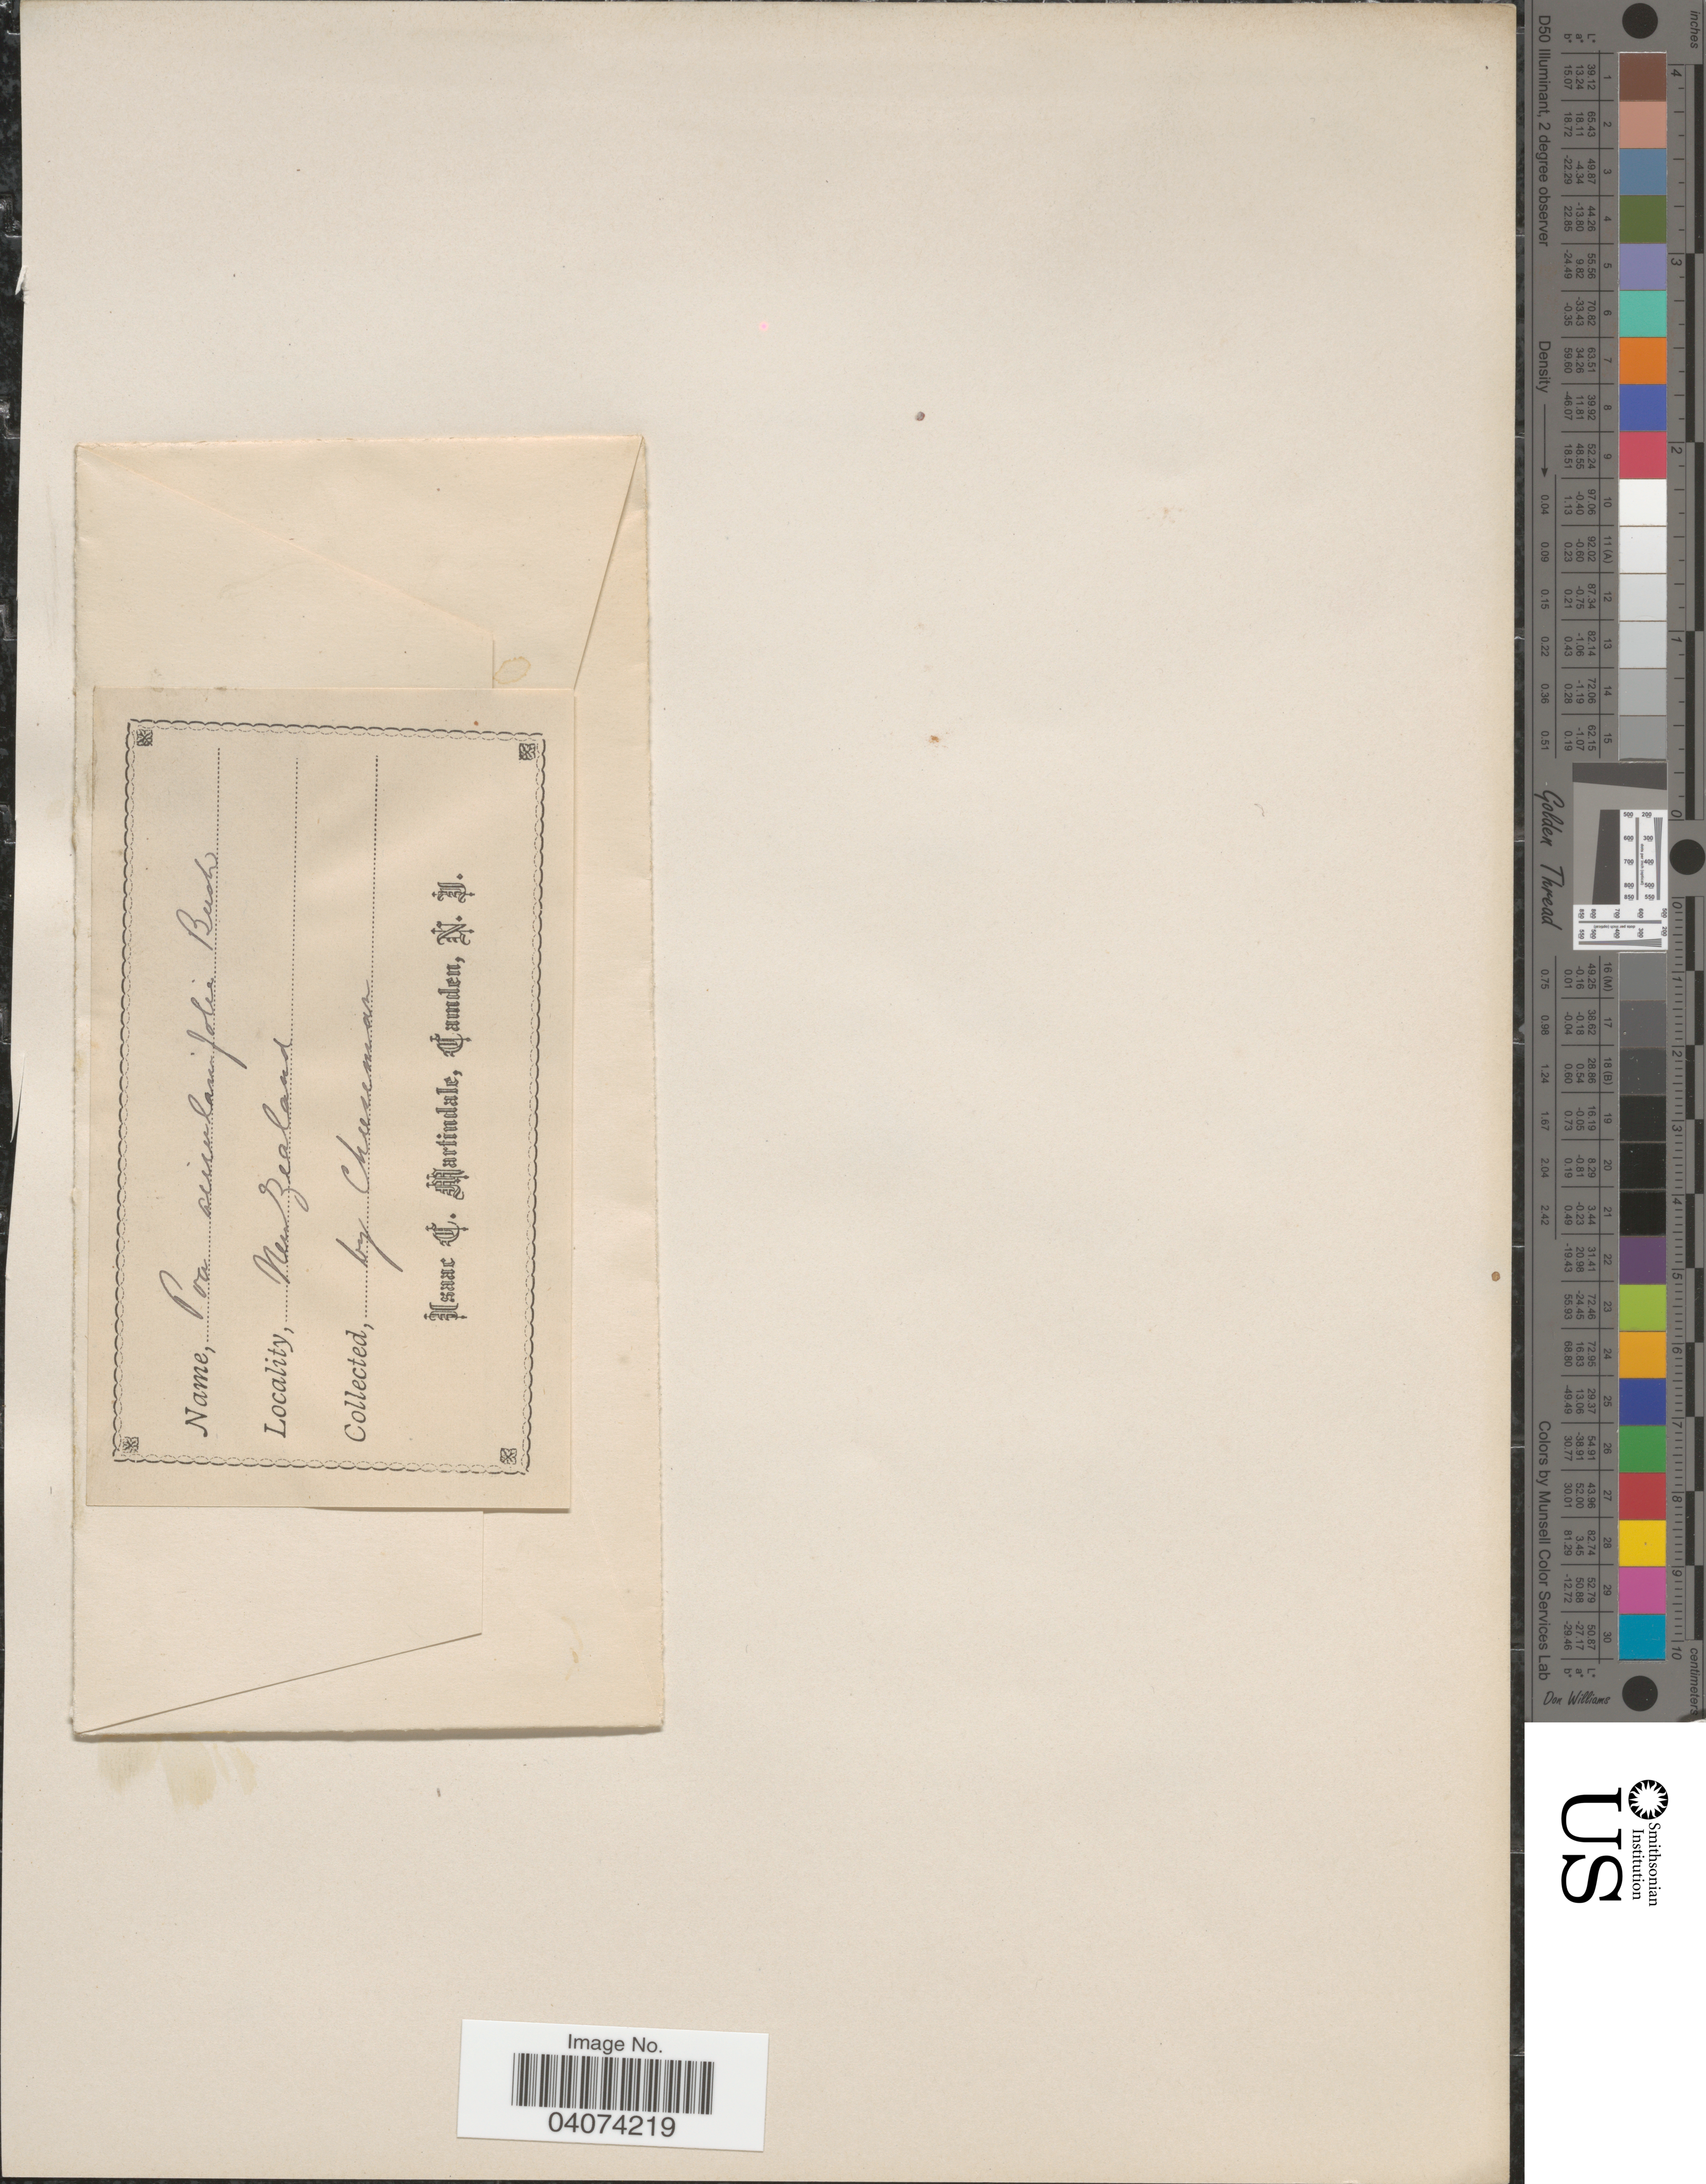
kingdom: Plantae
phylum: Tracheophyta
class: Liliopsida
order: Poales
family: Poaceae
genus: Poa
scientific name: Poa acicularifolia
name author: Buchanan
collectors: Cheeseman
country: New Zealand